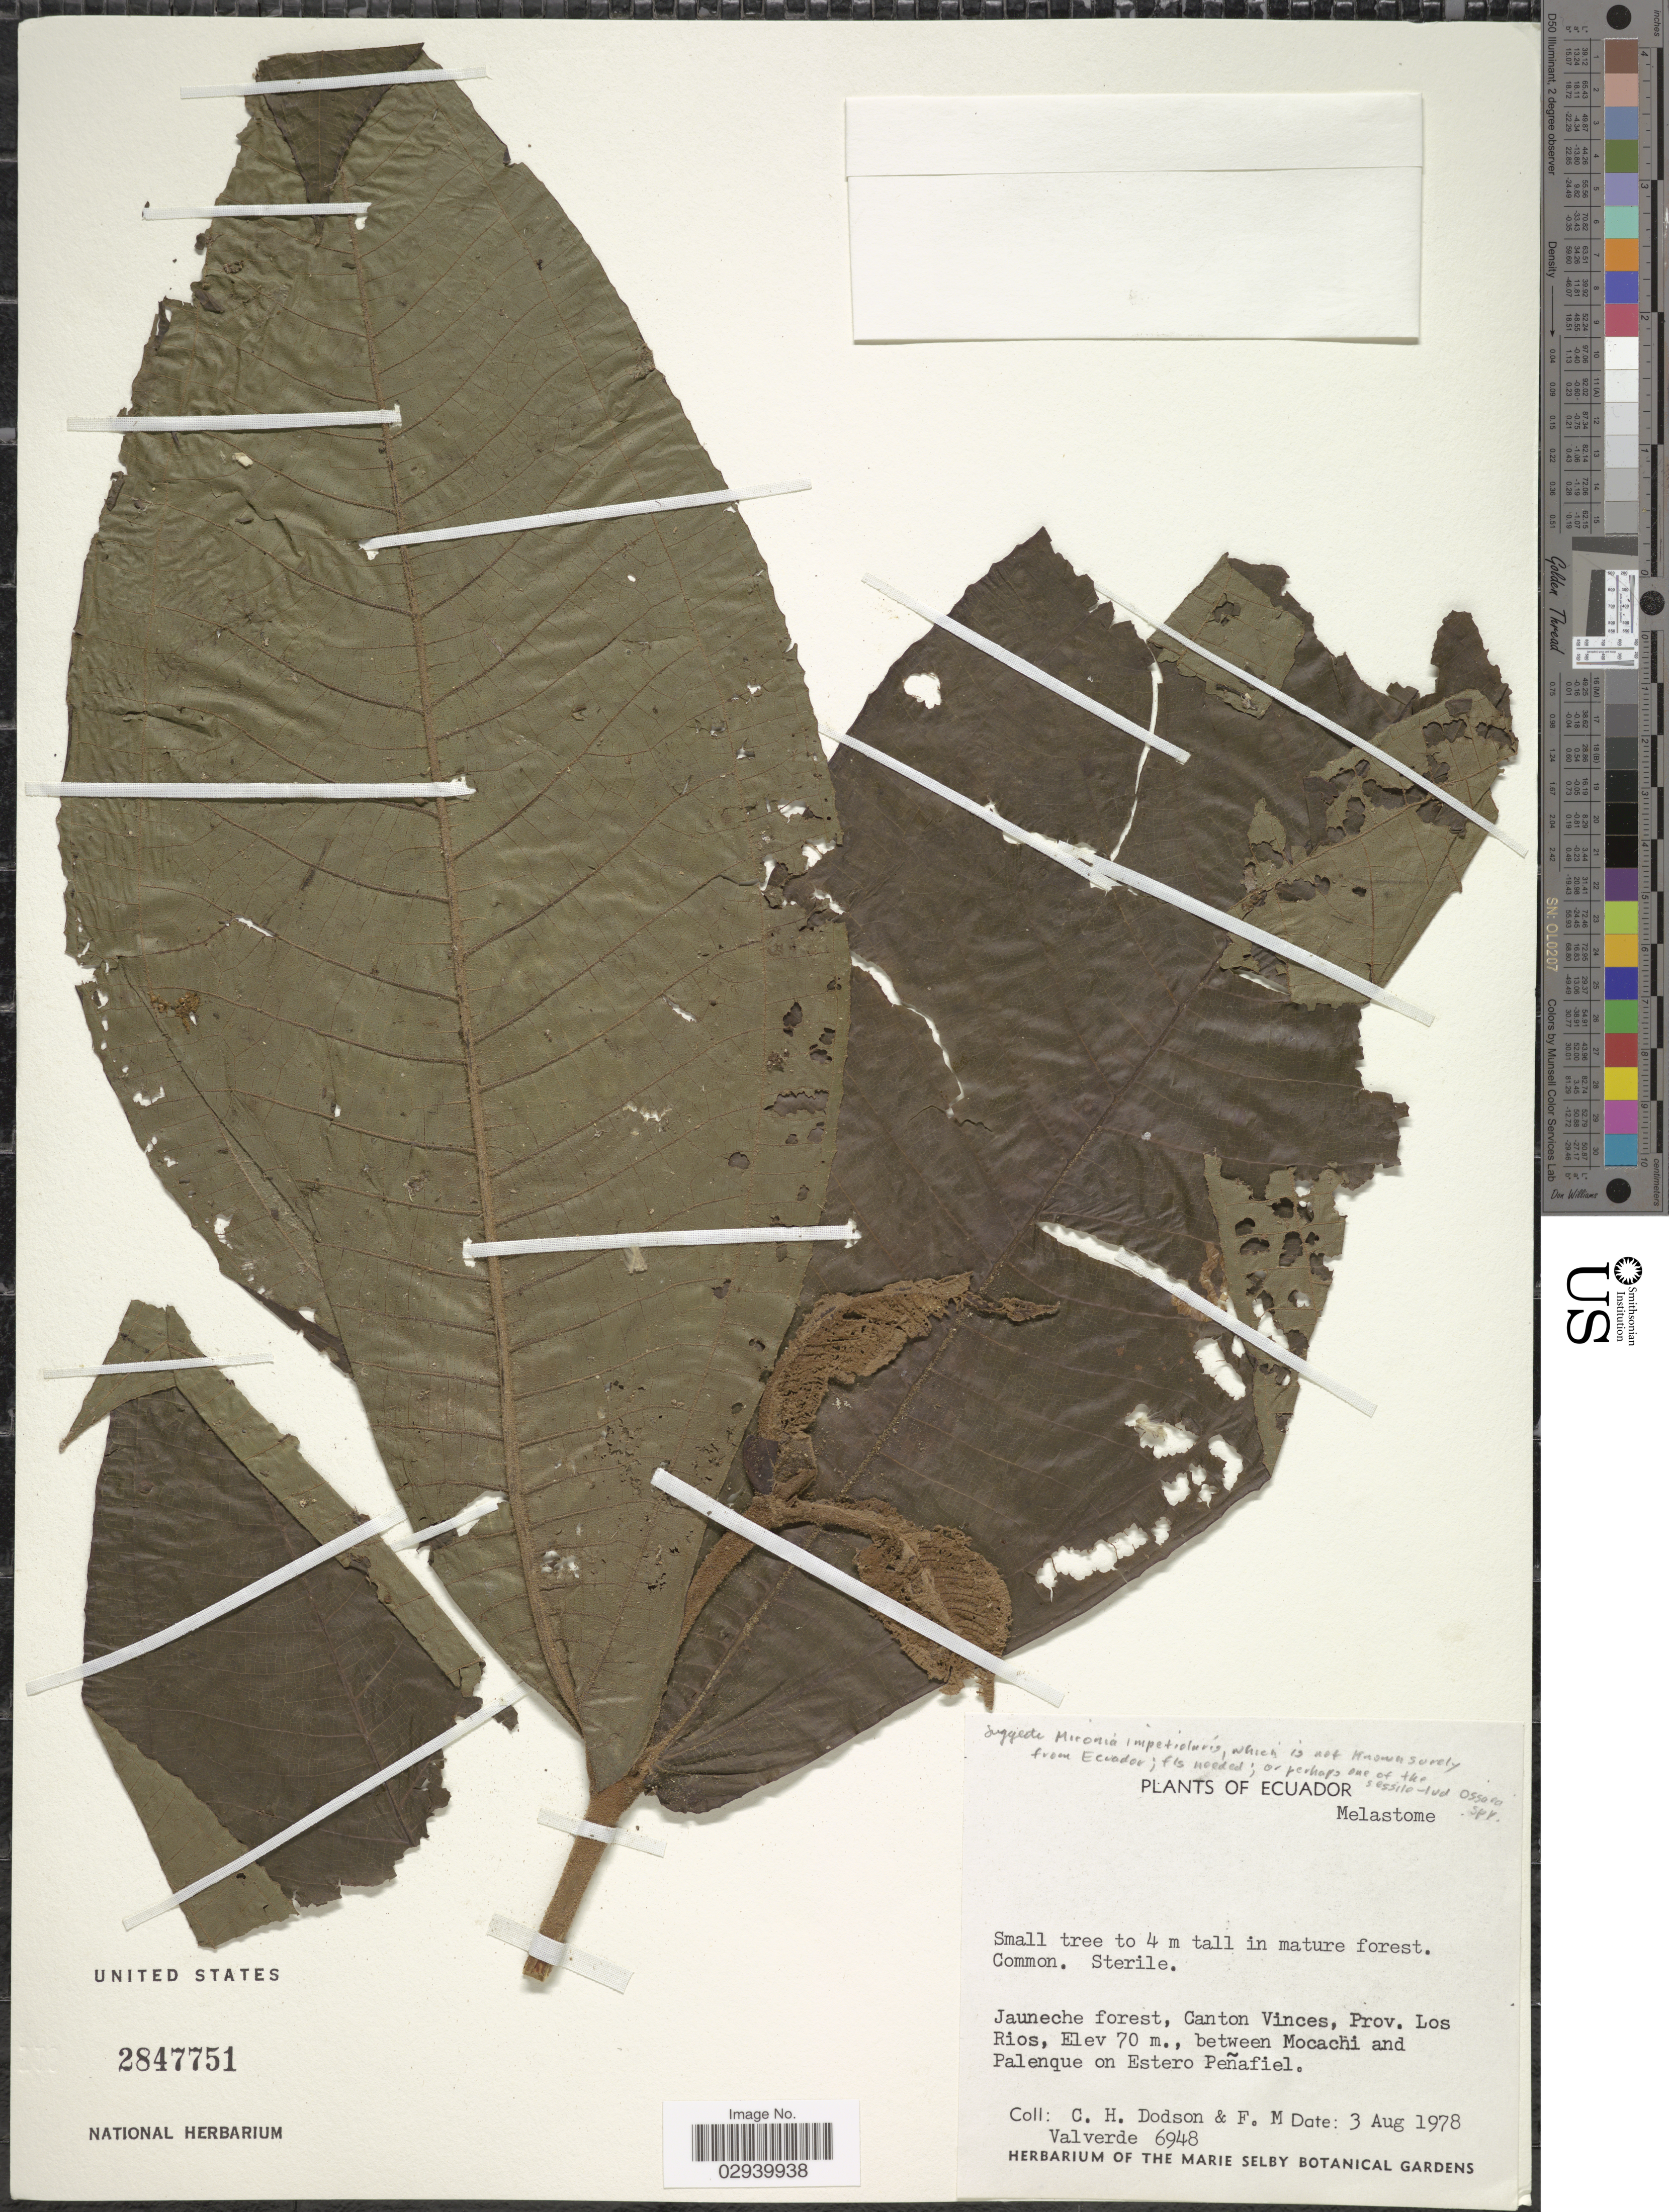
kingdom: Plantae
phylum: Tracheophyta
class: Magnoliopsida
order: Myrtales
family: Melastomataceae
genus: Miconia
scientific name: Miconia impetiolaris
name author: (Sw.) D. Don ex DC.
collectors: C. H. Dodson & F. M. Valverde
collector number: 6948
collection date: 1978-08-03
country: Ecuador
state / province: Los Ríos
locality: Jauneche forest, Canton Vinces, Prov. Los Rios, between Mocachi and Palenque on Estero Peñafiel.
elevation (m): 70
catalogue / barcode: US 2847751